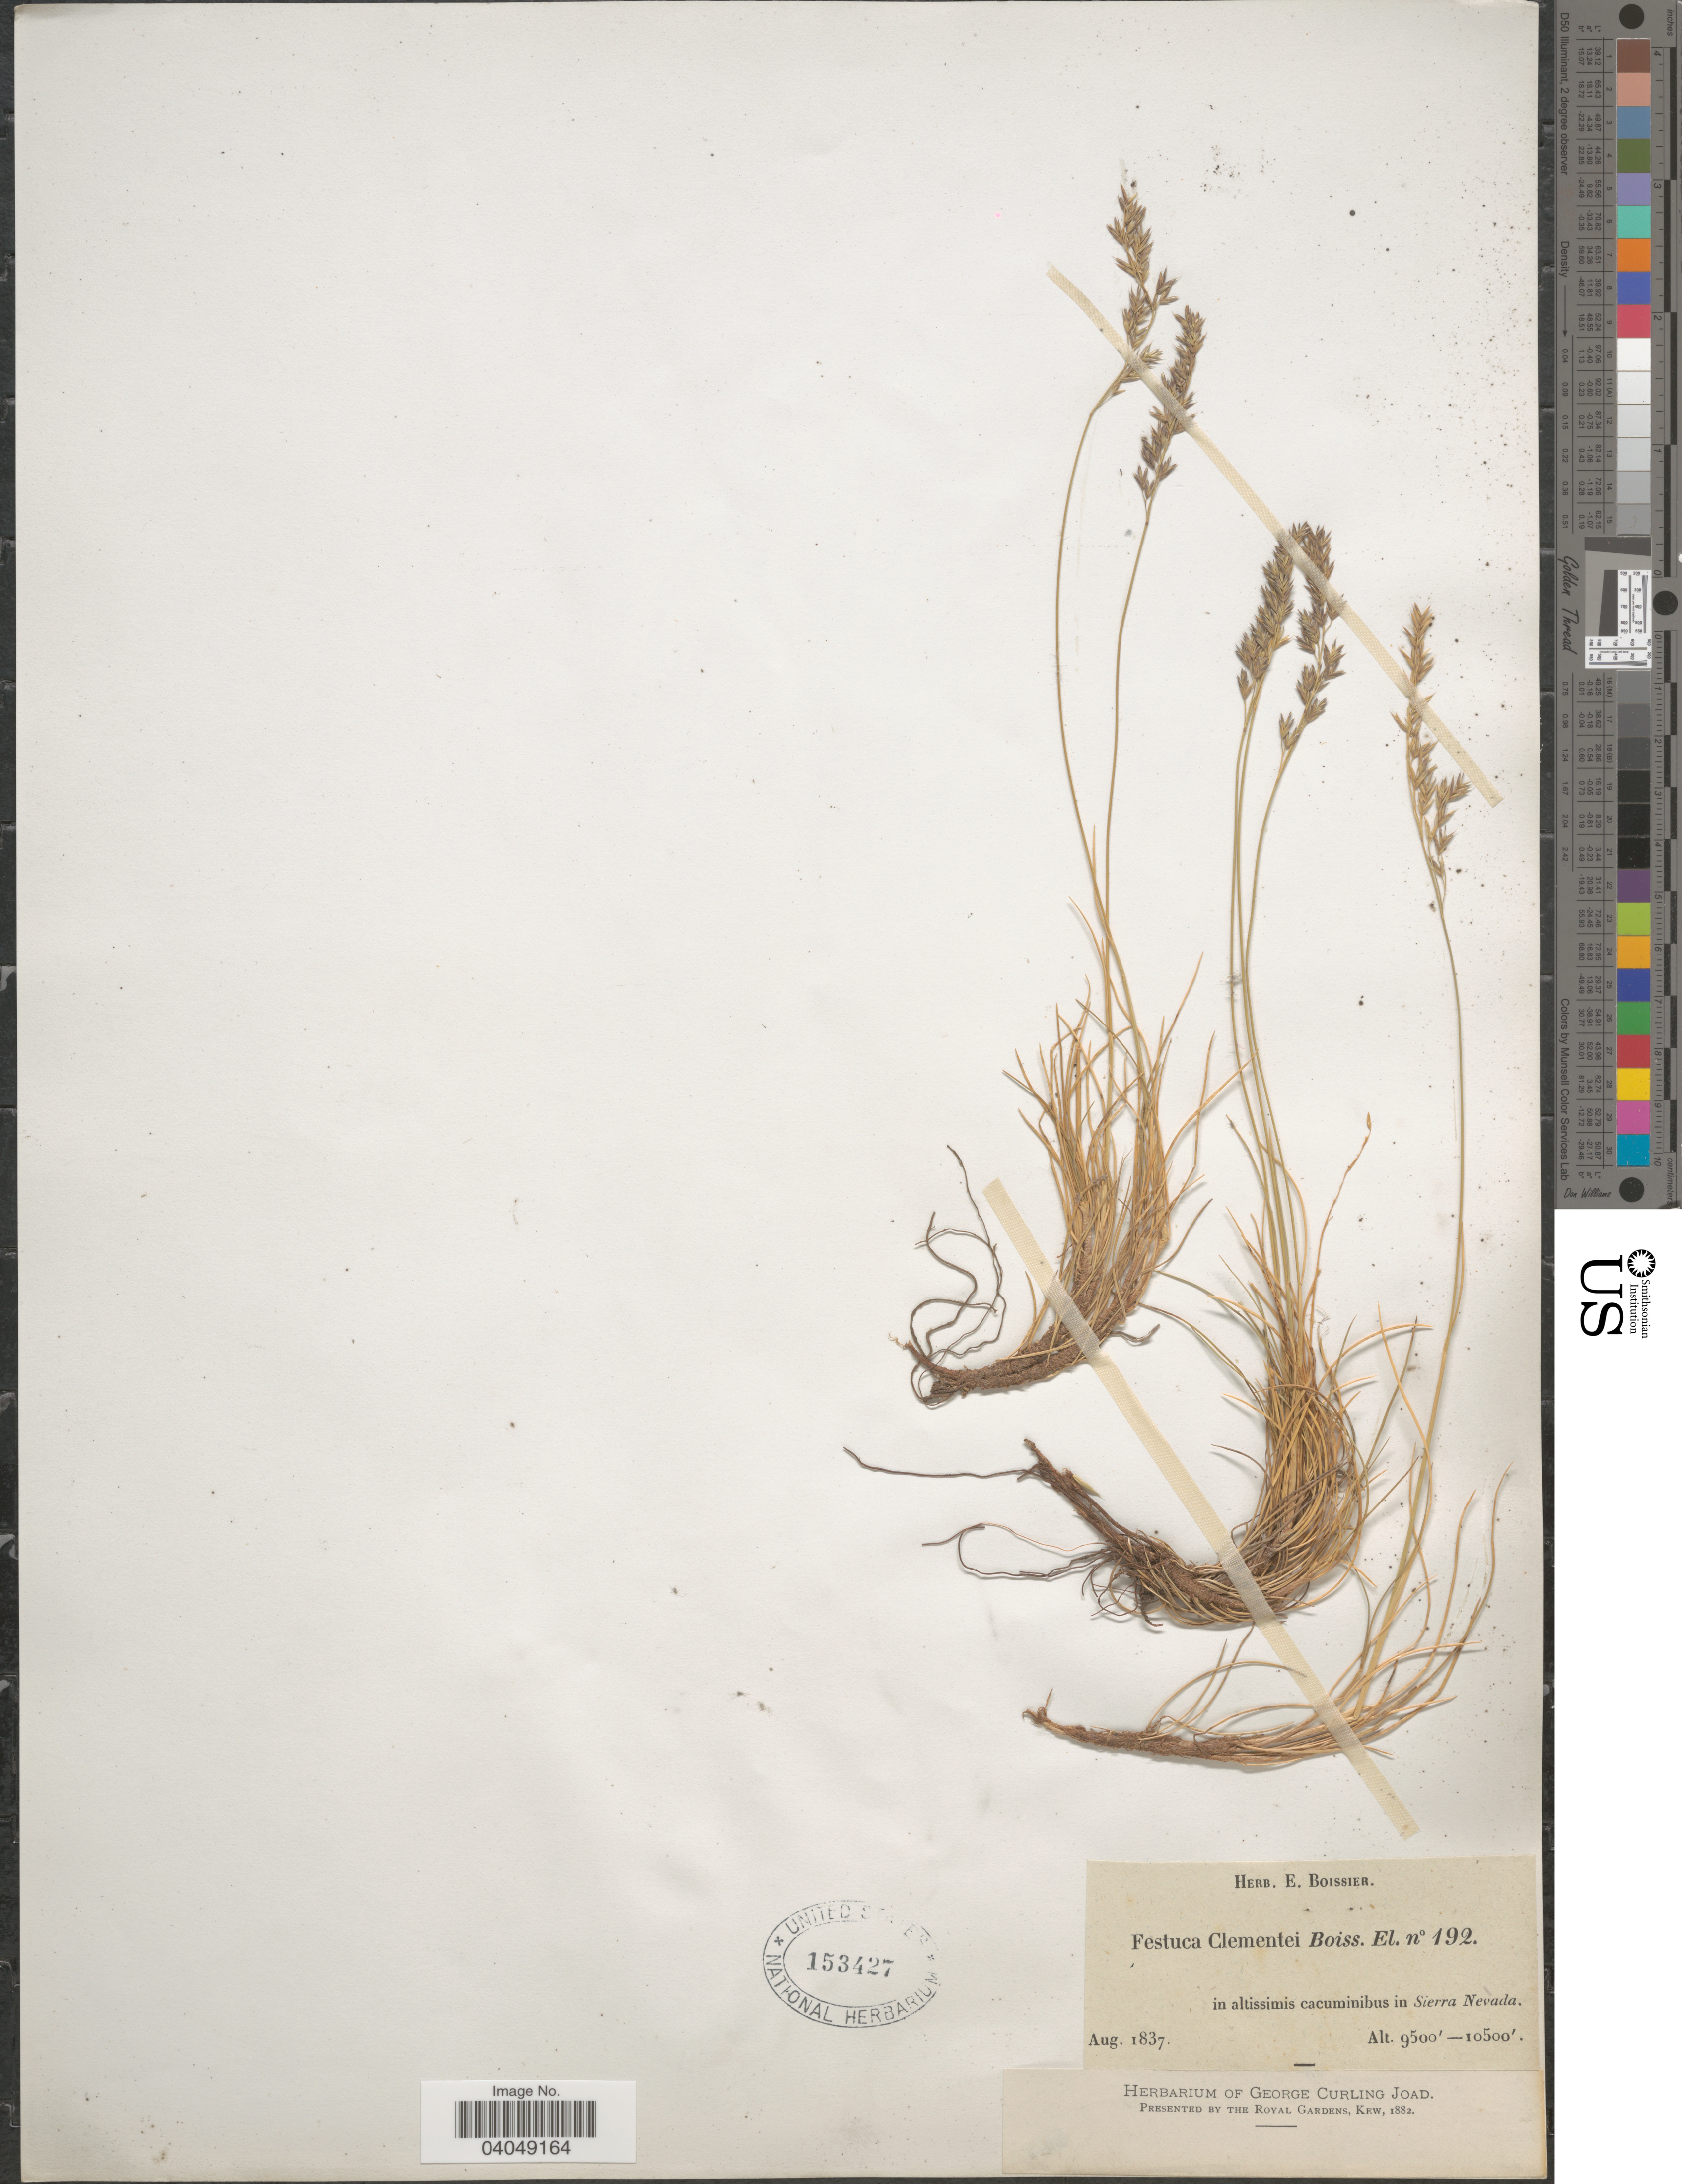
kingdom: Plantae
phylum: Tracheophyta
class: Liliopsida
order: Poales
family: Poaceae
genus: Festuca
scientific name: Festuca clementei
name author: Boiss.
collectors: ex herb. E. Boissier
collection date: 1837-08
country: Spain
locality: In altissimis cacuminibus in Sierra Nevada.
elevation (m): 2896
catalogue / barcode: US 153427